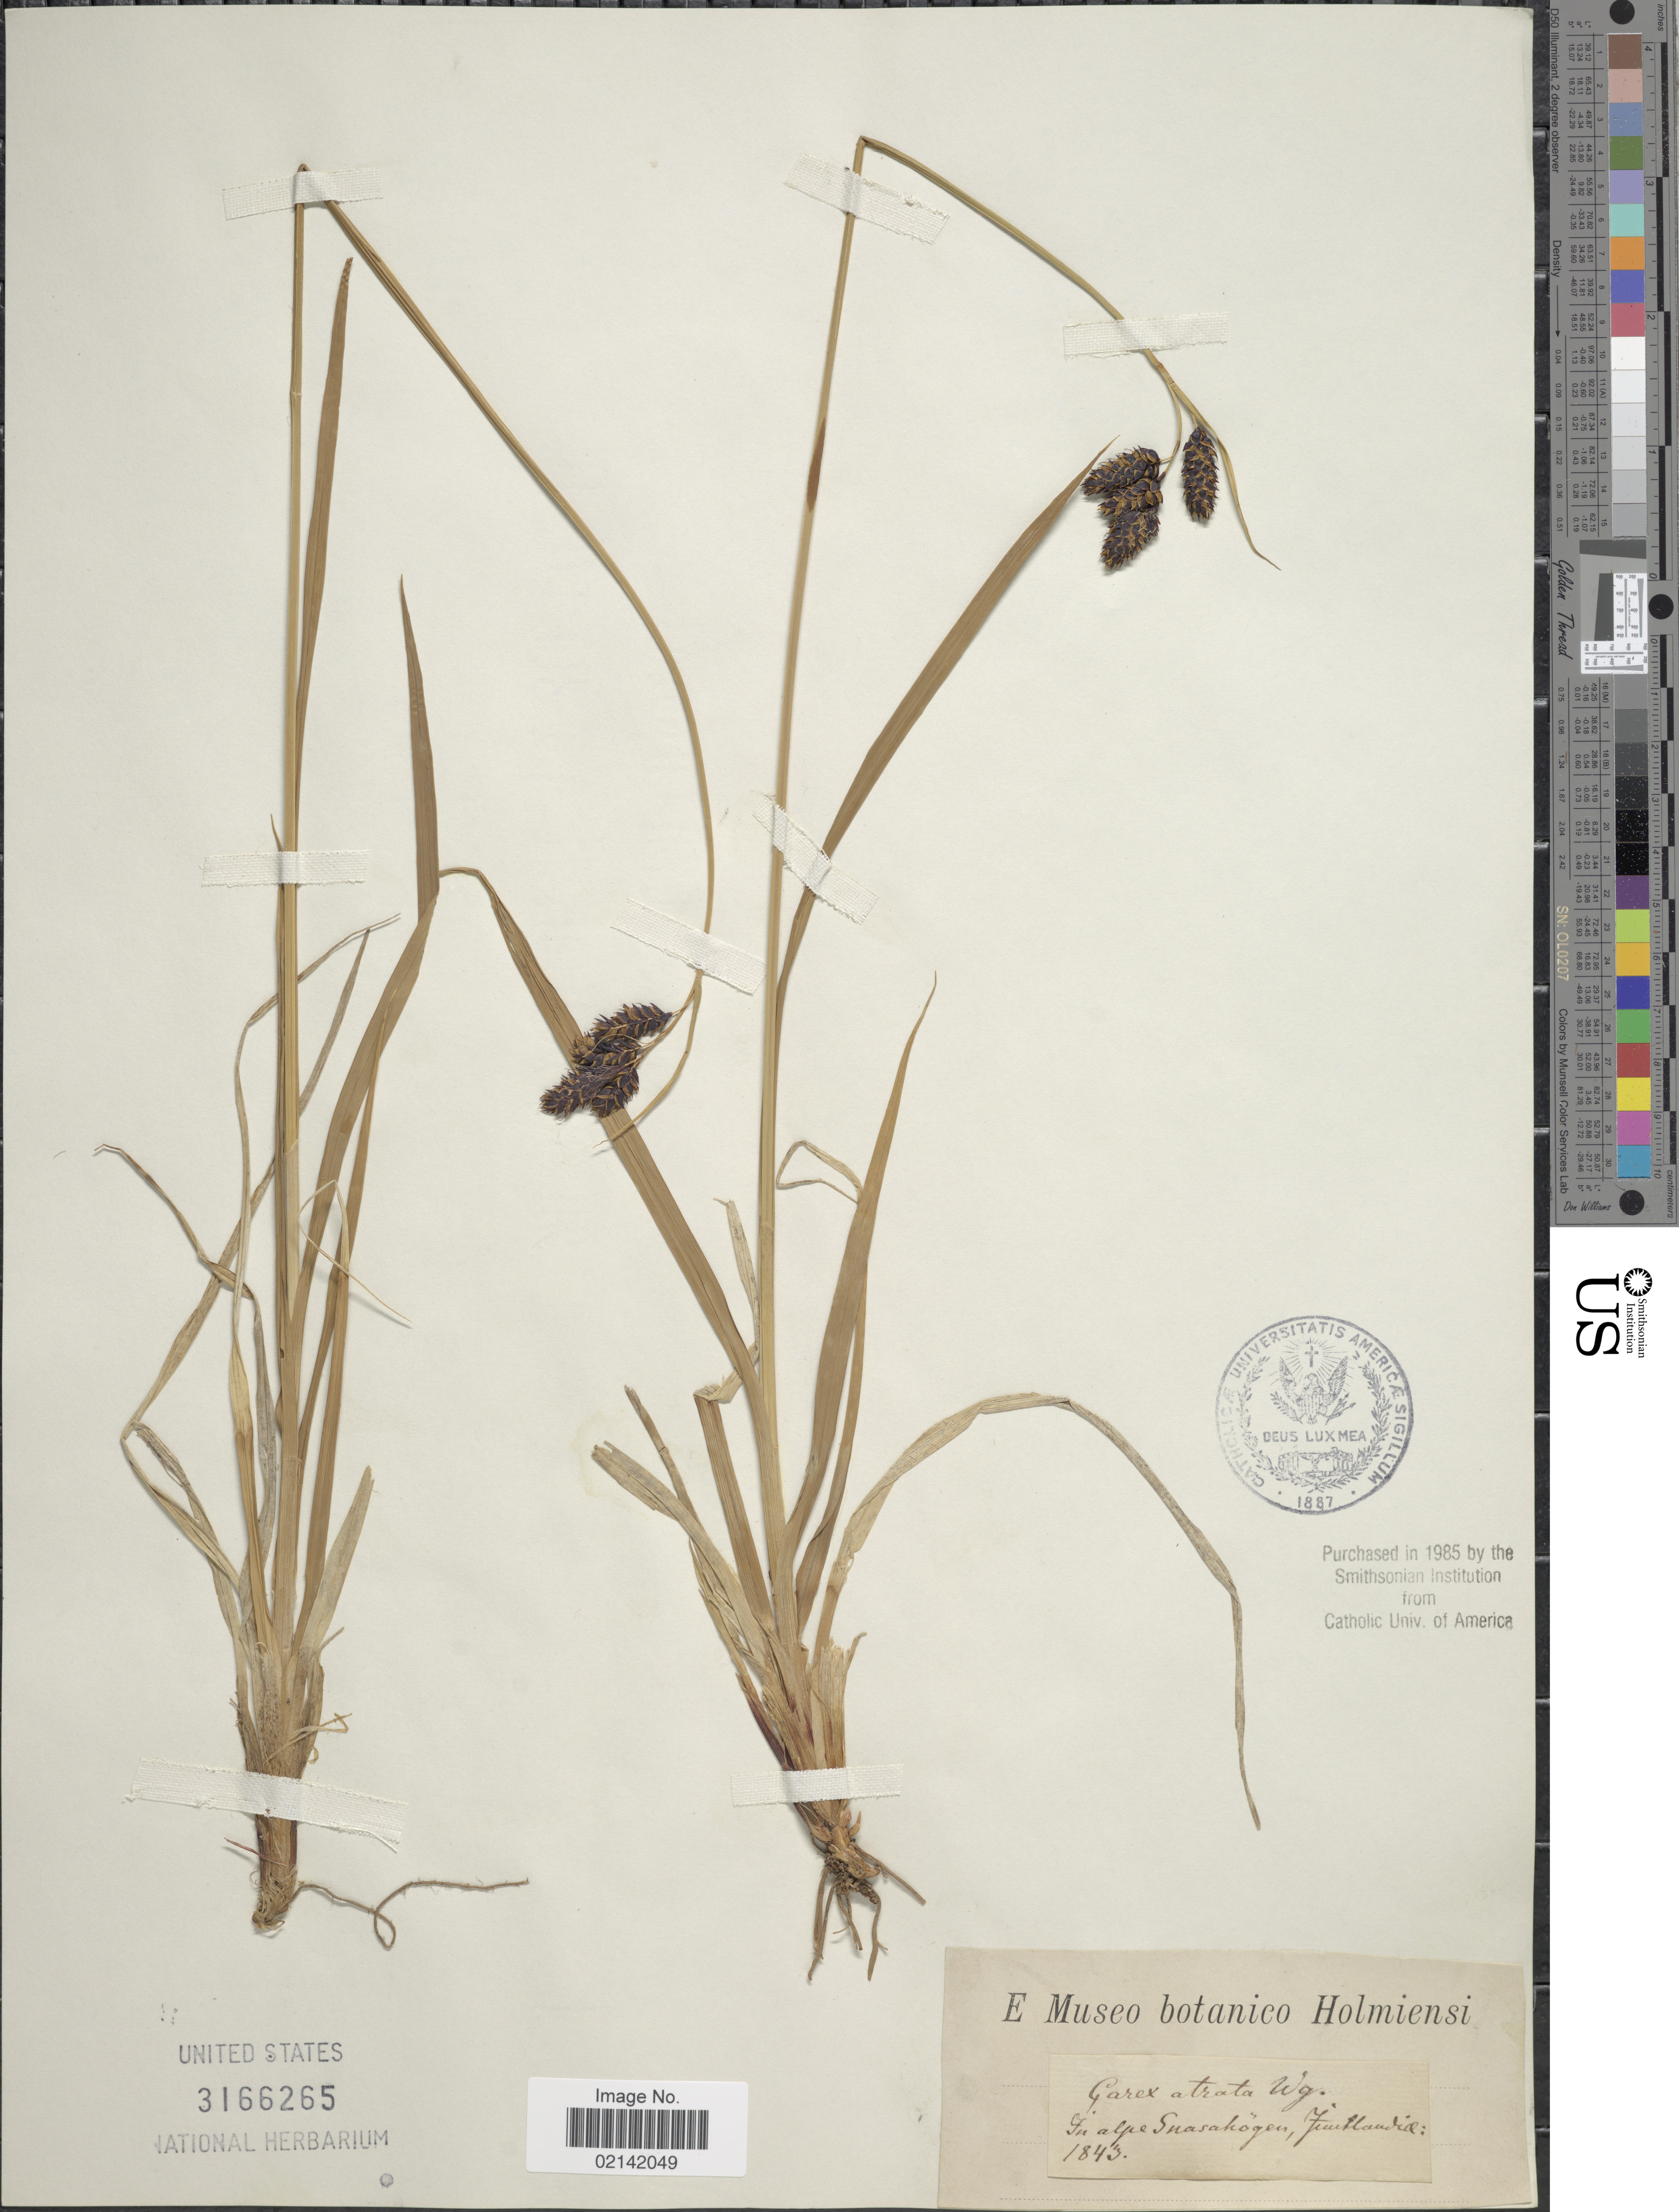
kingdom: Plantae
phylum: Tracheophyta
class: Liliopsida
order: Poales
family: Cyperaceae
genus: Carex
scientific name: Carex atrata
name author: L.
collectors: ex Museo botan. Holmiensi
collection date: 1843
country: Sweden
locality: In alpe Snasakogen, Jemtlandia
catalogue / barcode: US 3166265